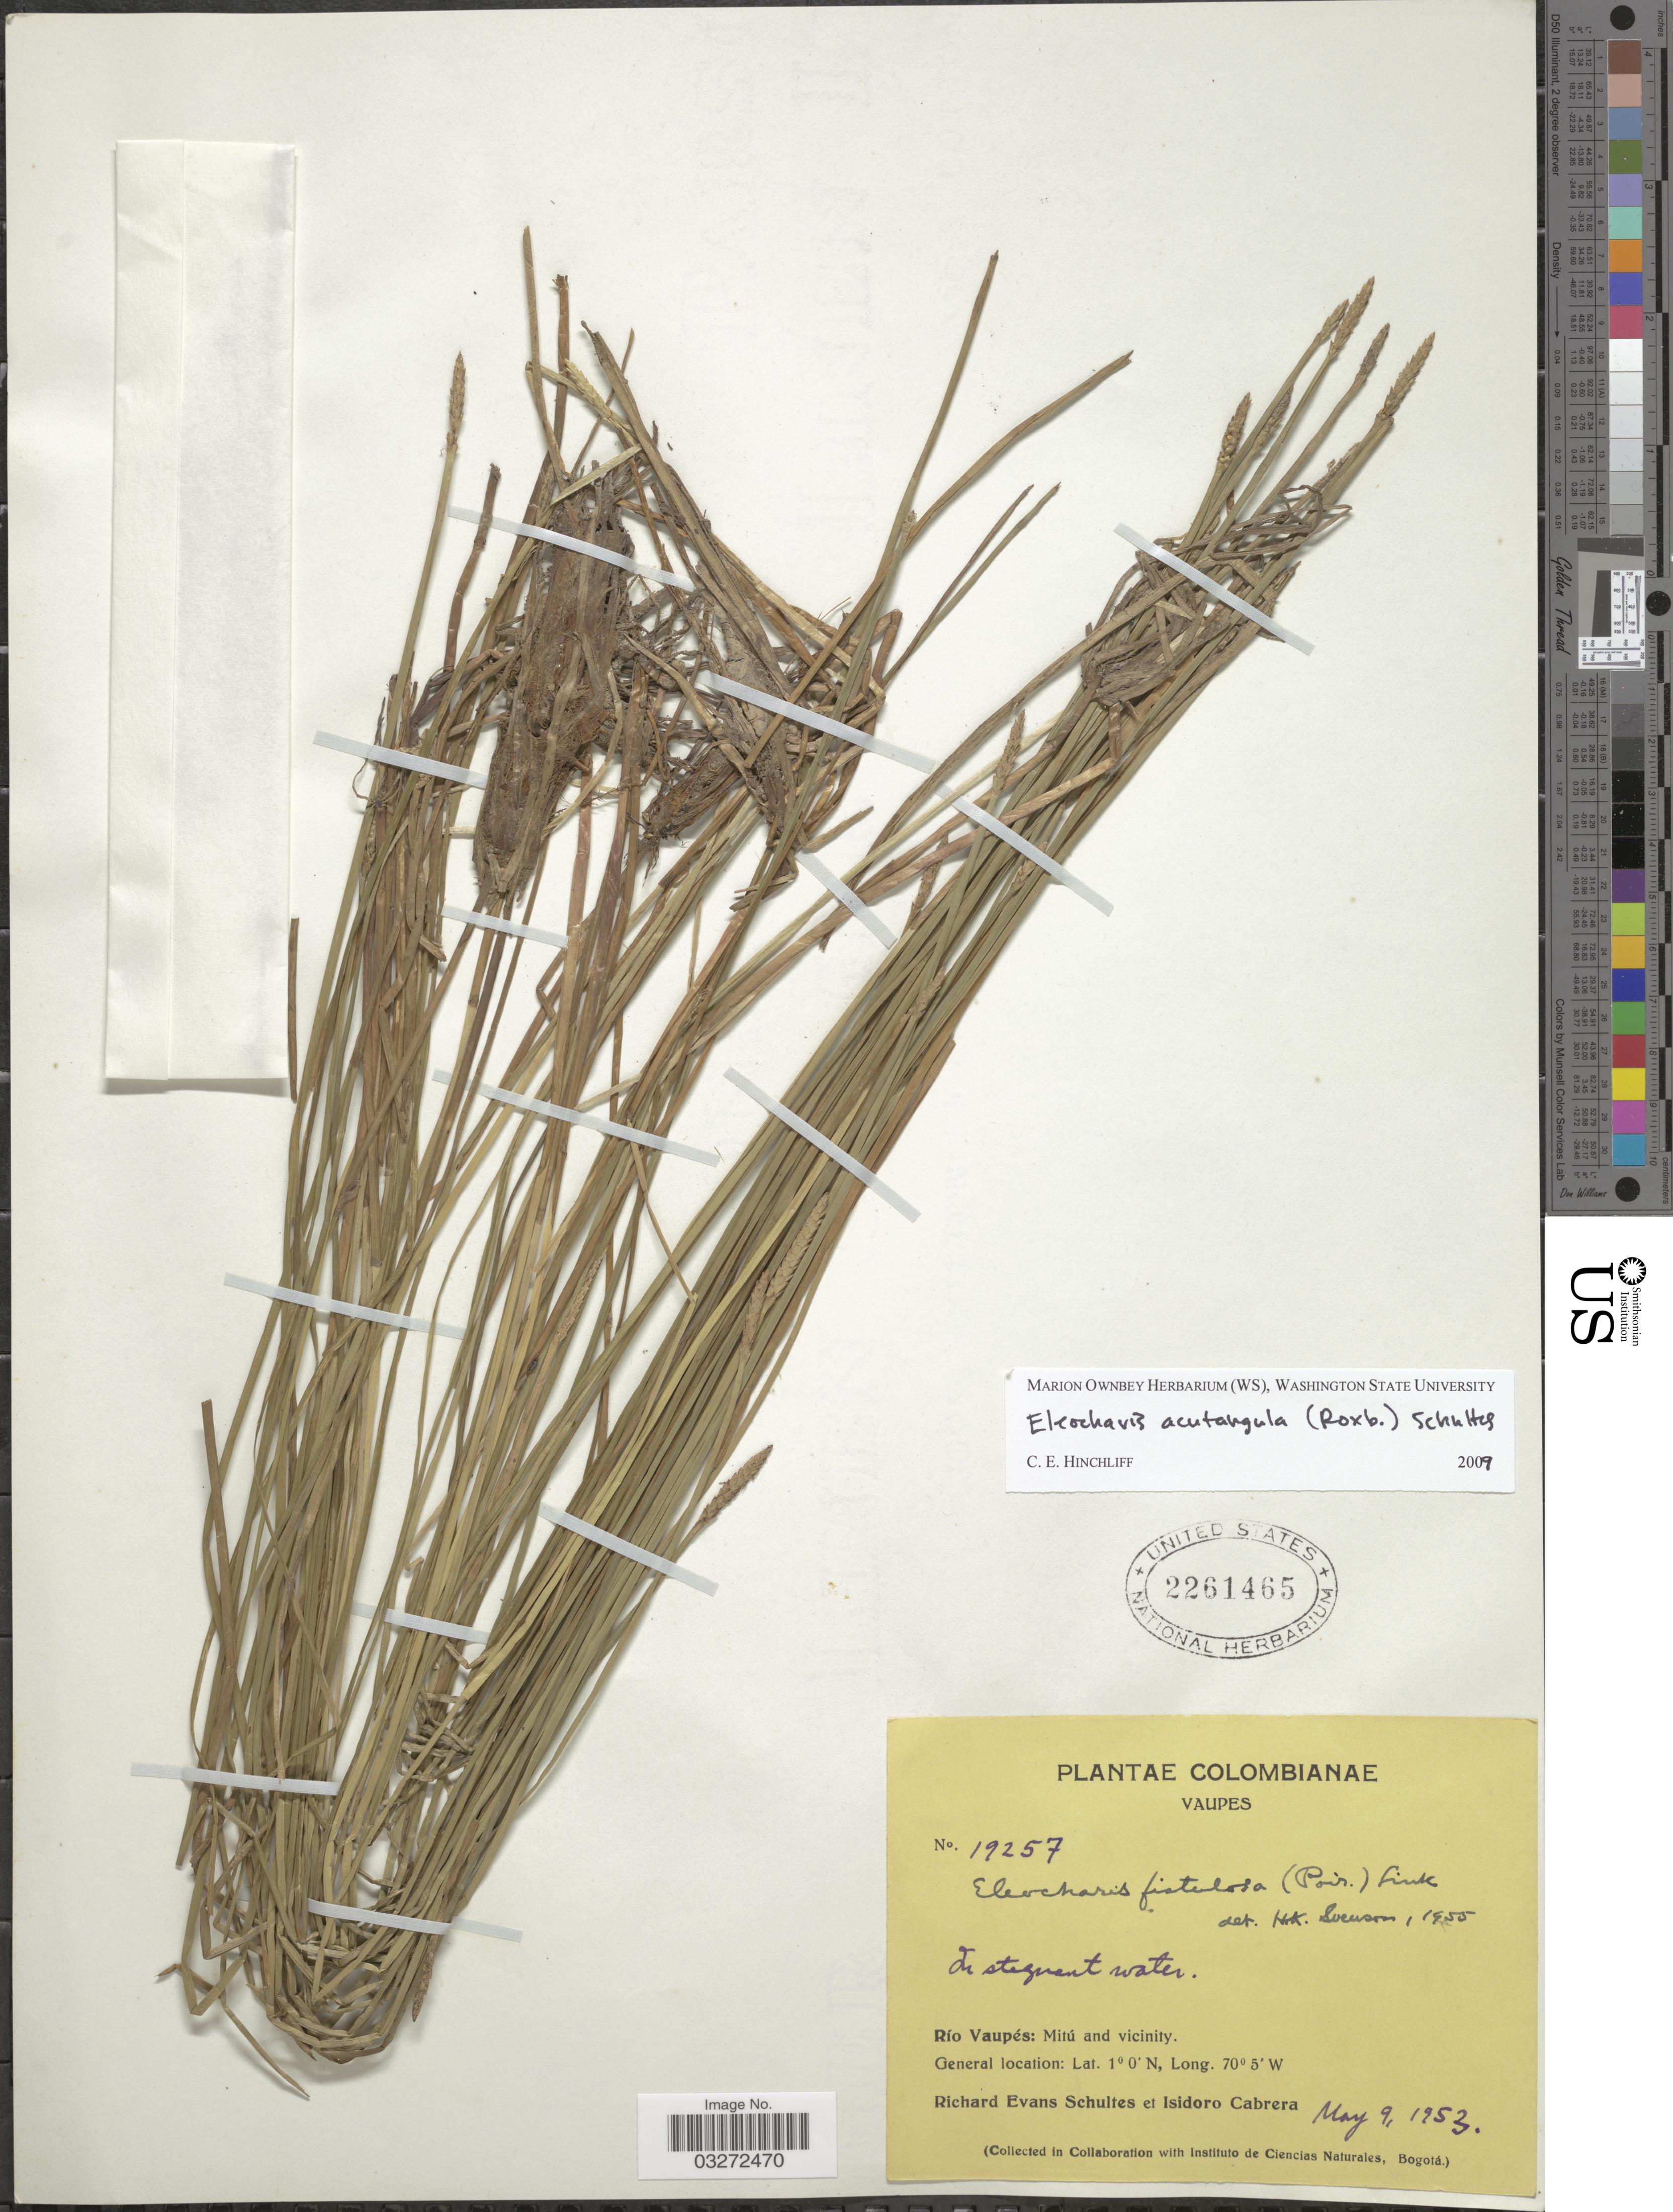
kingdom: Plantae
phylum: Tracheophyta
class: Liliopsida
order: Poales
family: Cyperaceae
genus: Eleocharis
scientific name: Eleocharis acutangula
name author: (Roxb.) Schult.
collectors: R. E. Schultes & I. Cabrera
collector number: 19257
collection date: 1953-05-09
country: Colombia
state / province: Vaupés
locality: Río Vaupés: Mitú and vicinity.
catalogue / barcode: US 2261465